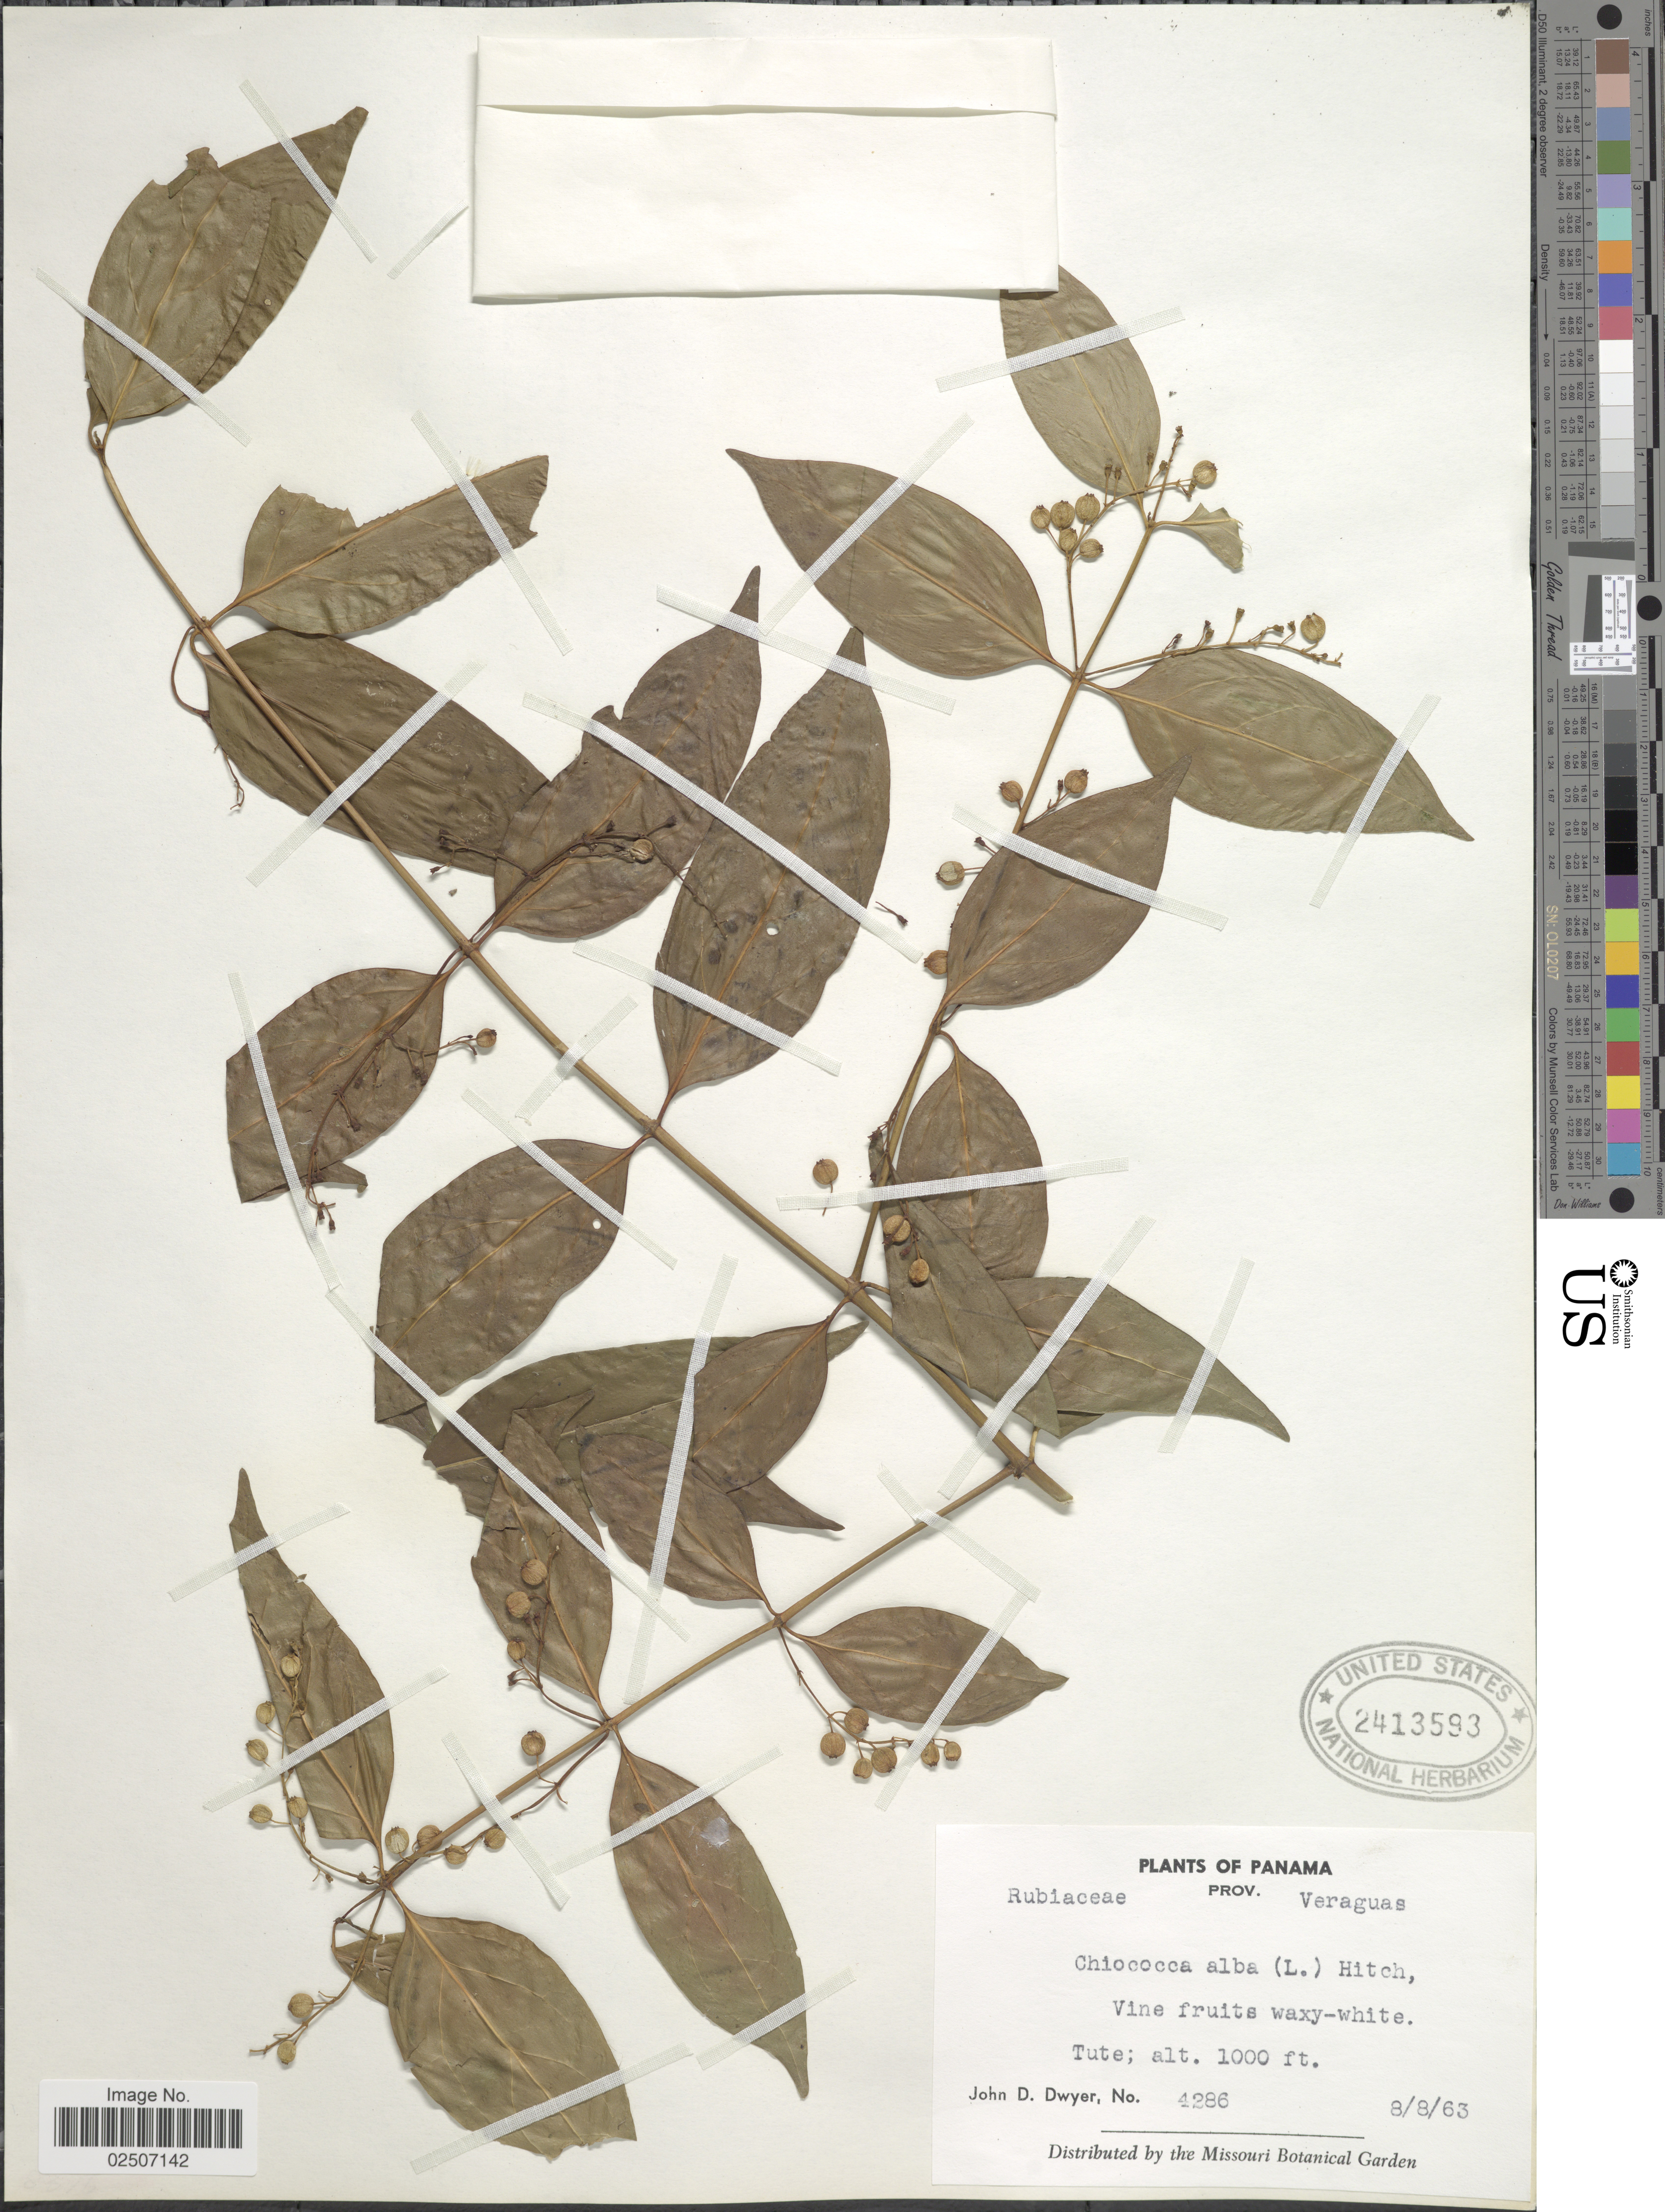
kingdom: Plantae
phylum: Tracheophyta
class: Magnoliopsida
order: Gentianales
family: Rubiaceae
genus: Chiococca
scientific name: Chiococca alba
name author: (L.) Hitchc.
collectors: J. D. Dwyer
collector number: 4286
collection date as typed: Transcribed d/m/y: 8/8/63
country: Panama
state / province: Veraguas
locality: Prov. Veraguas. Tute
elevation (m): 305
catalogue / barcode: US 2413593